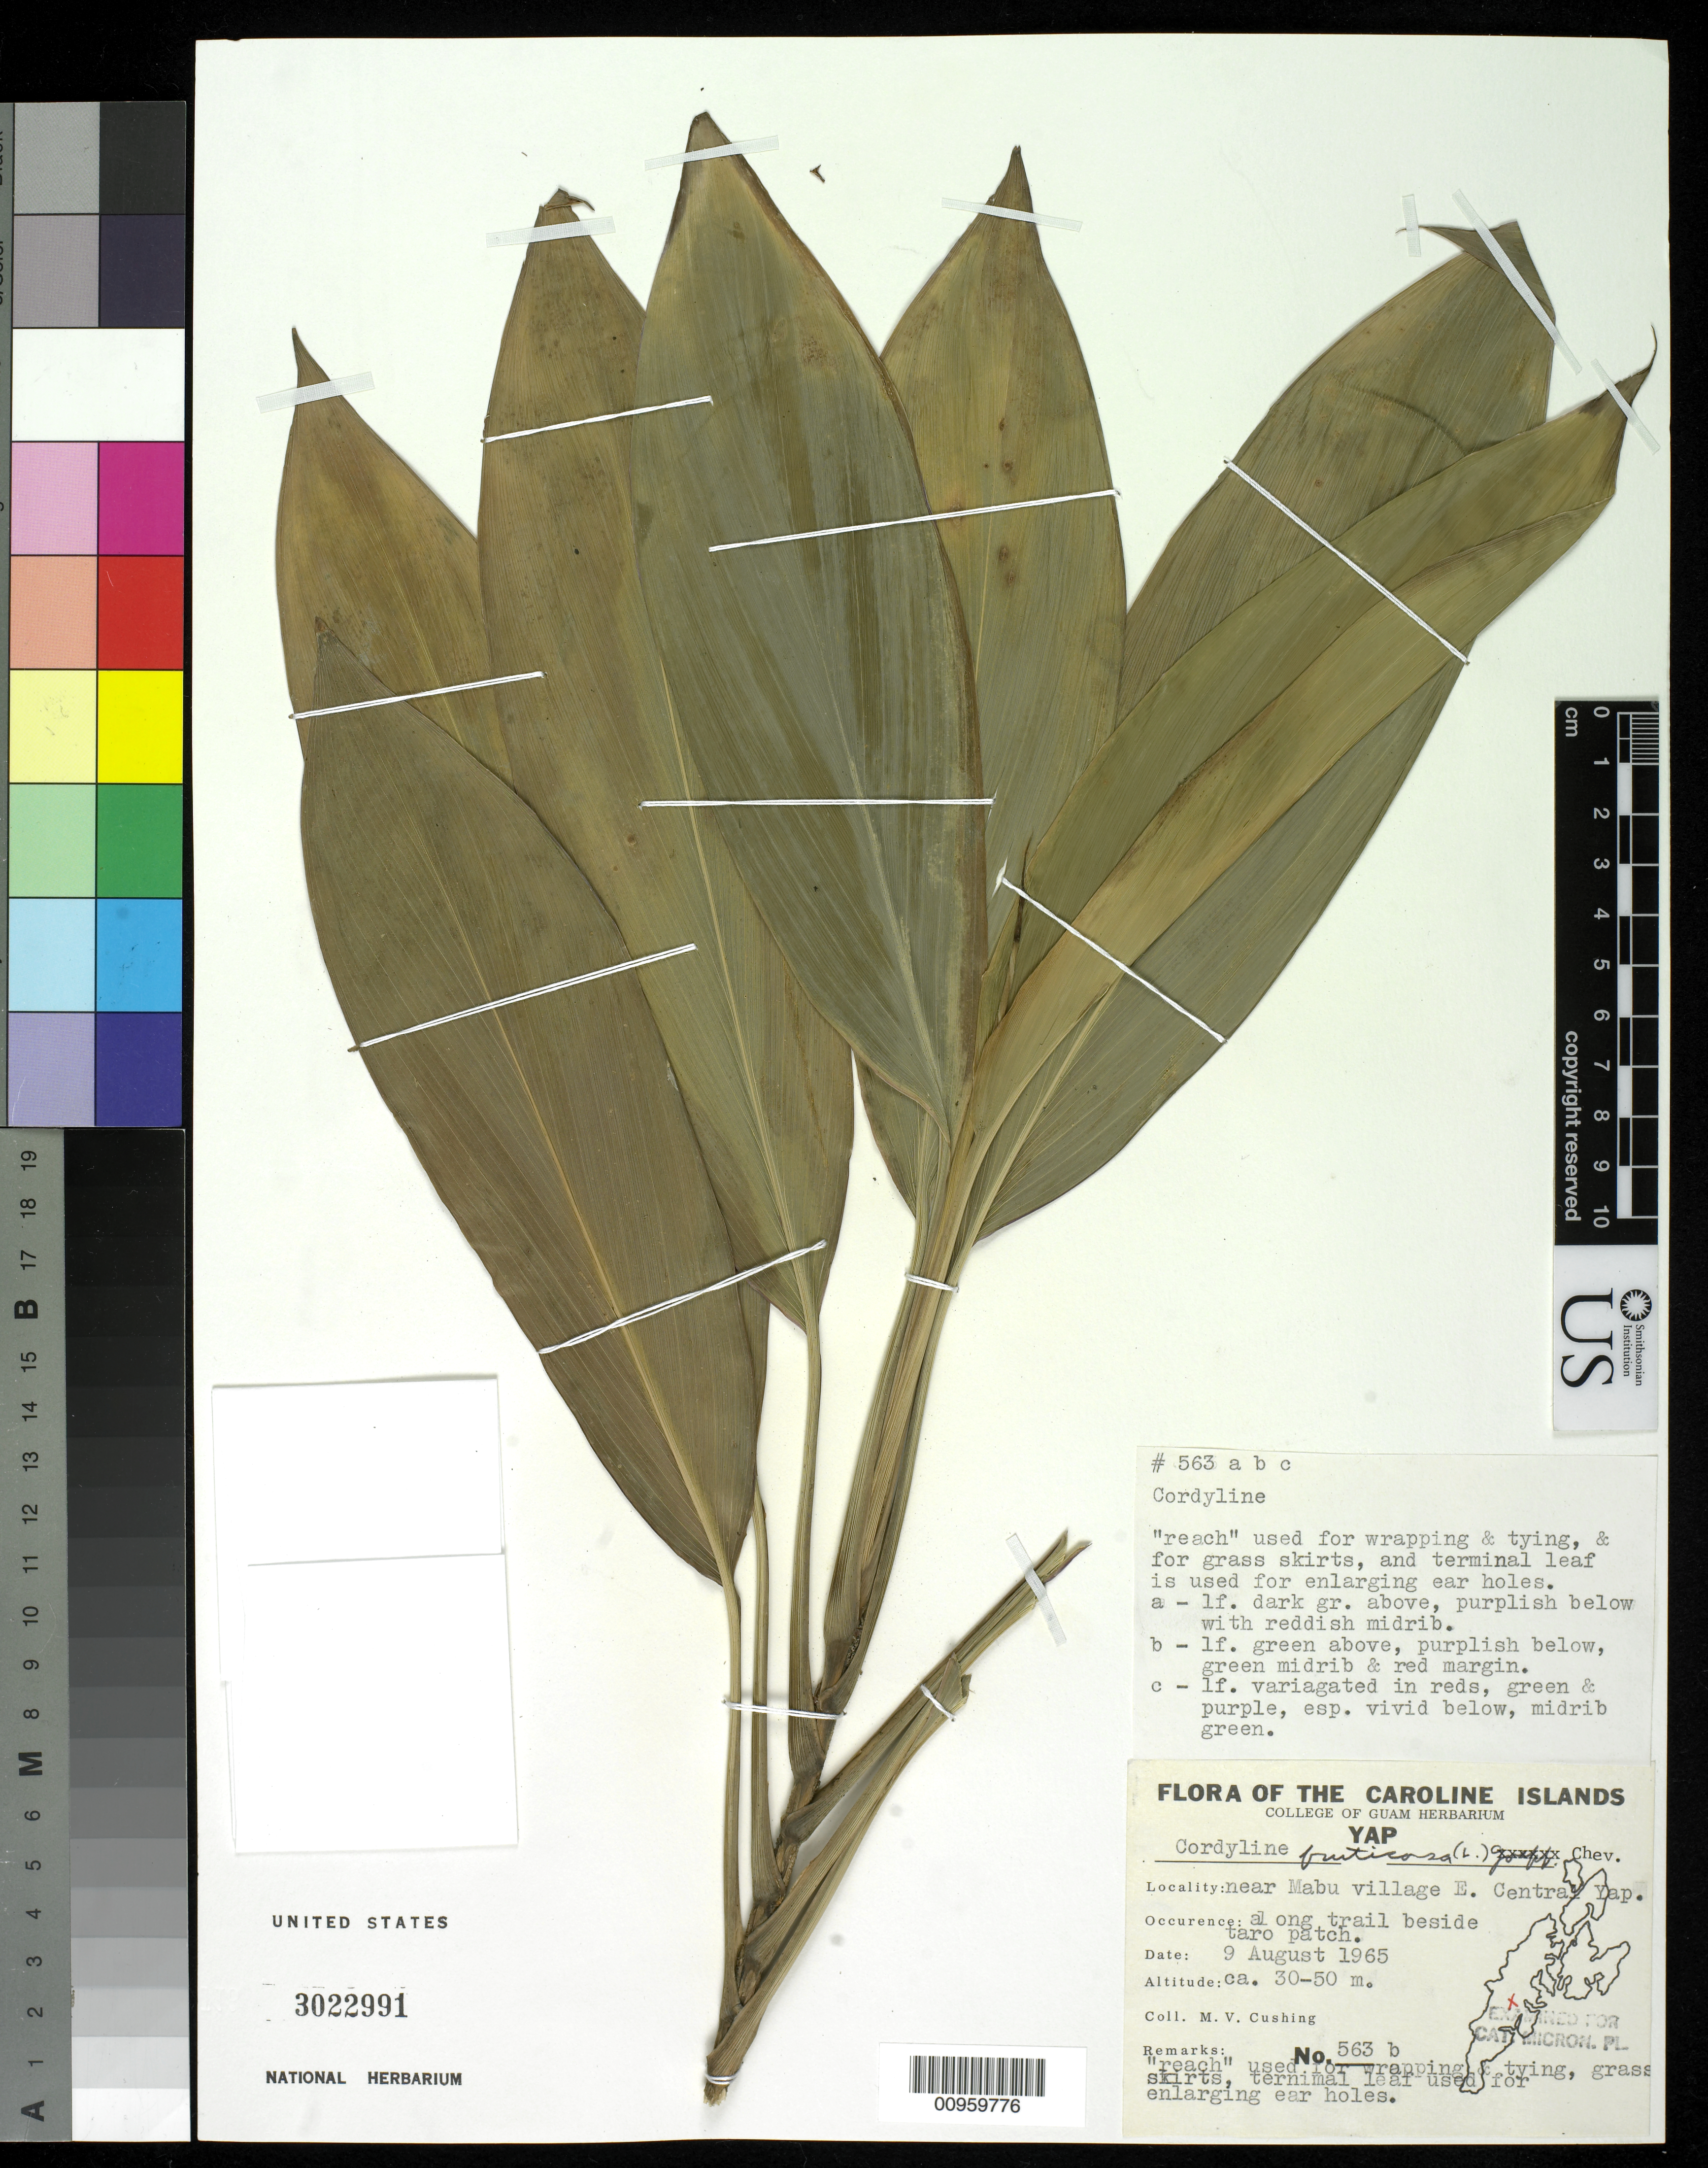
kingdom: Plantae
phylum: Tracheophyta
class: Liliopsida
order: Asparagales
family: Asparagaceae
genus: Cordyline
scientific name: Cordyline fruticosa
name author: (L.) A. Chev.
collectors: M. V. Cushing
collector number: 263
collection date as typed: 09 Aug 1965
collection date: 1965-08-09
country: Micronesia, Federated States of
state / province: Yap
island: Yap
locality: near Mabu Village, E. Central Yap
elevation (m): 30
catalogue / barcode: US 3022991